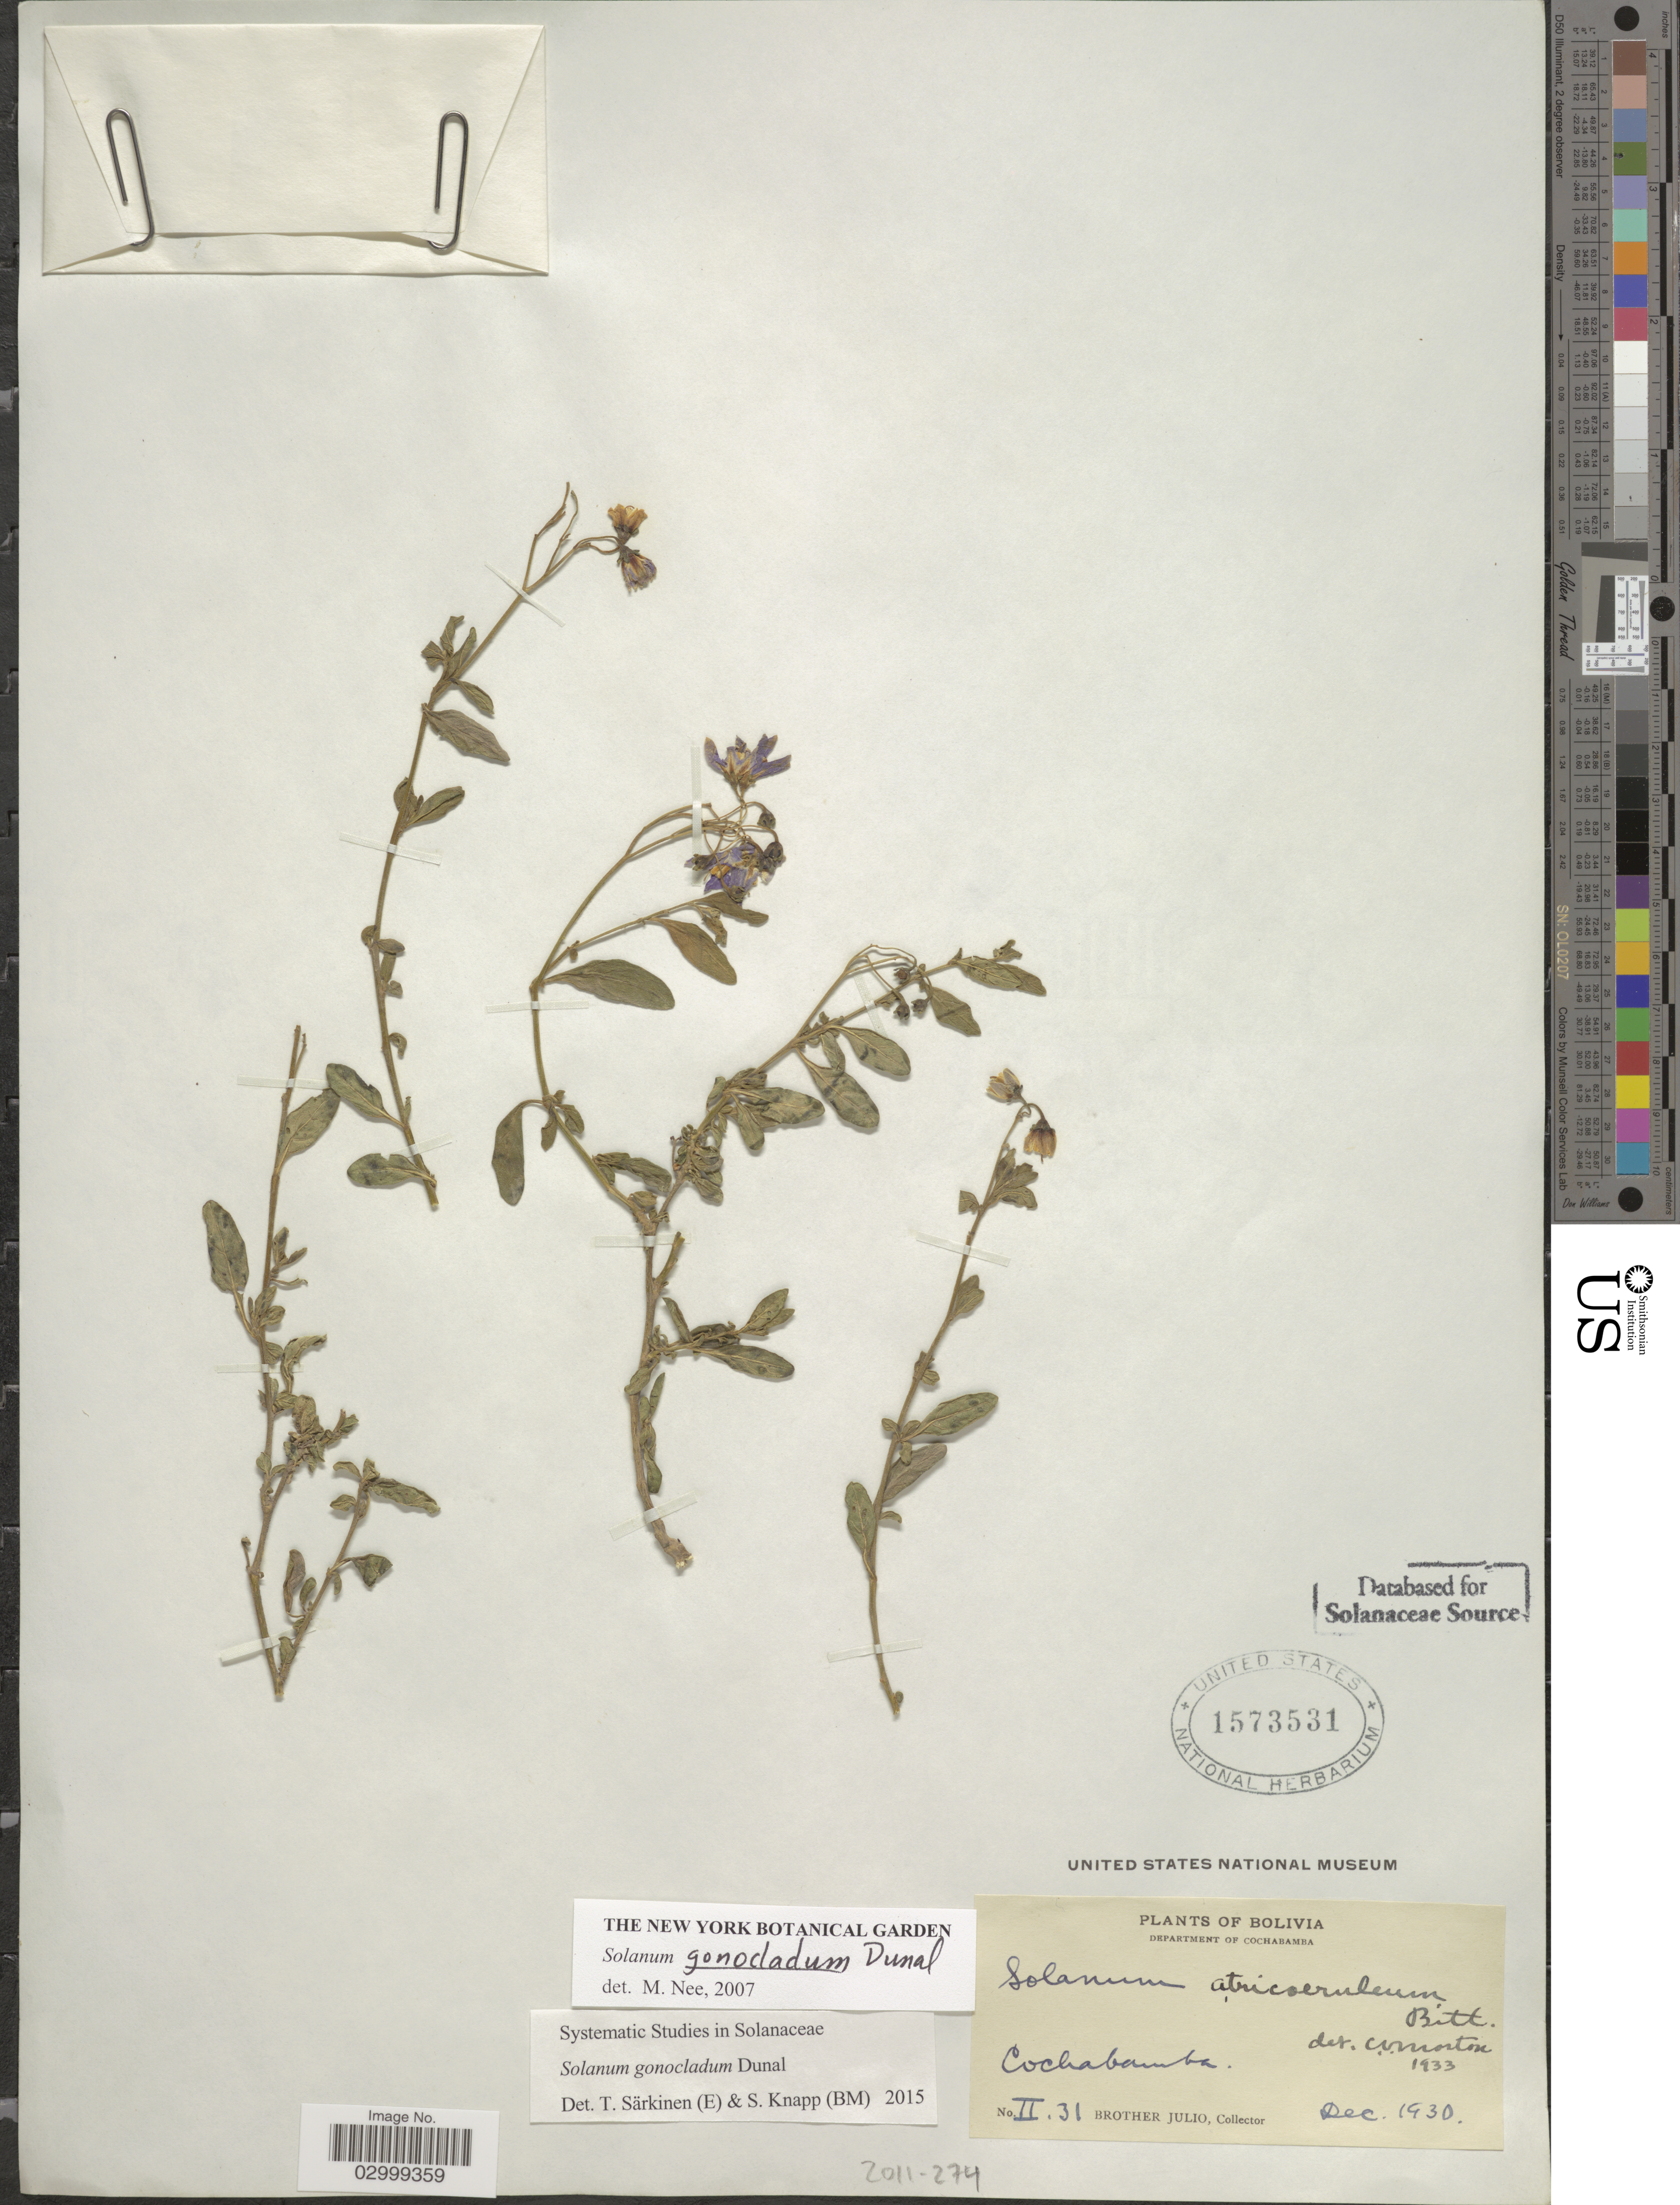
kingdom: Plantae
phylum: Tracheophyta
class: Magnoliopsida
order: Solanales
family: Solanaceae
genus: Solanum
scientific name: Solanum gonocladum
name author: Dunal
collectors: Bro. Julio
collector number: II. 31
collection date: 1930-12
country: Bolivia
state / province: Cochabamba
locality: Department of Cochabamba.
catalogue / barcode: US 1573531